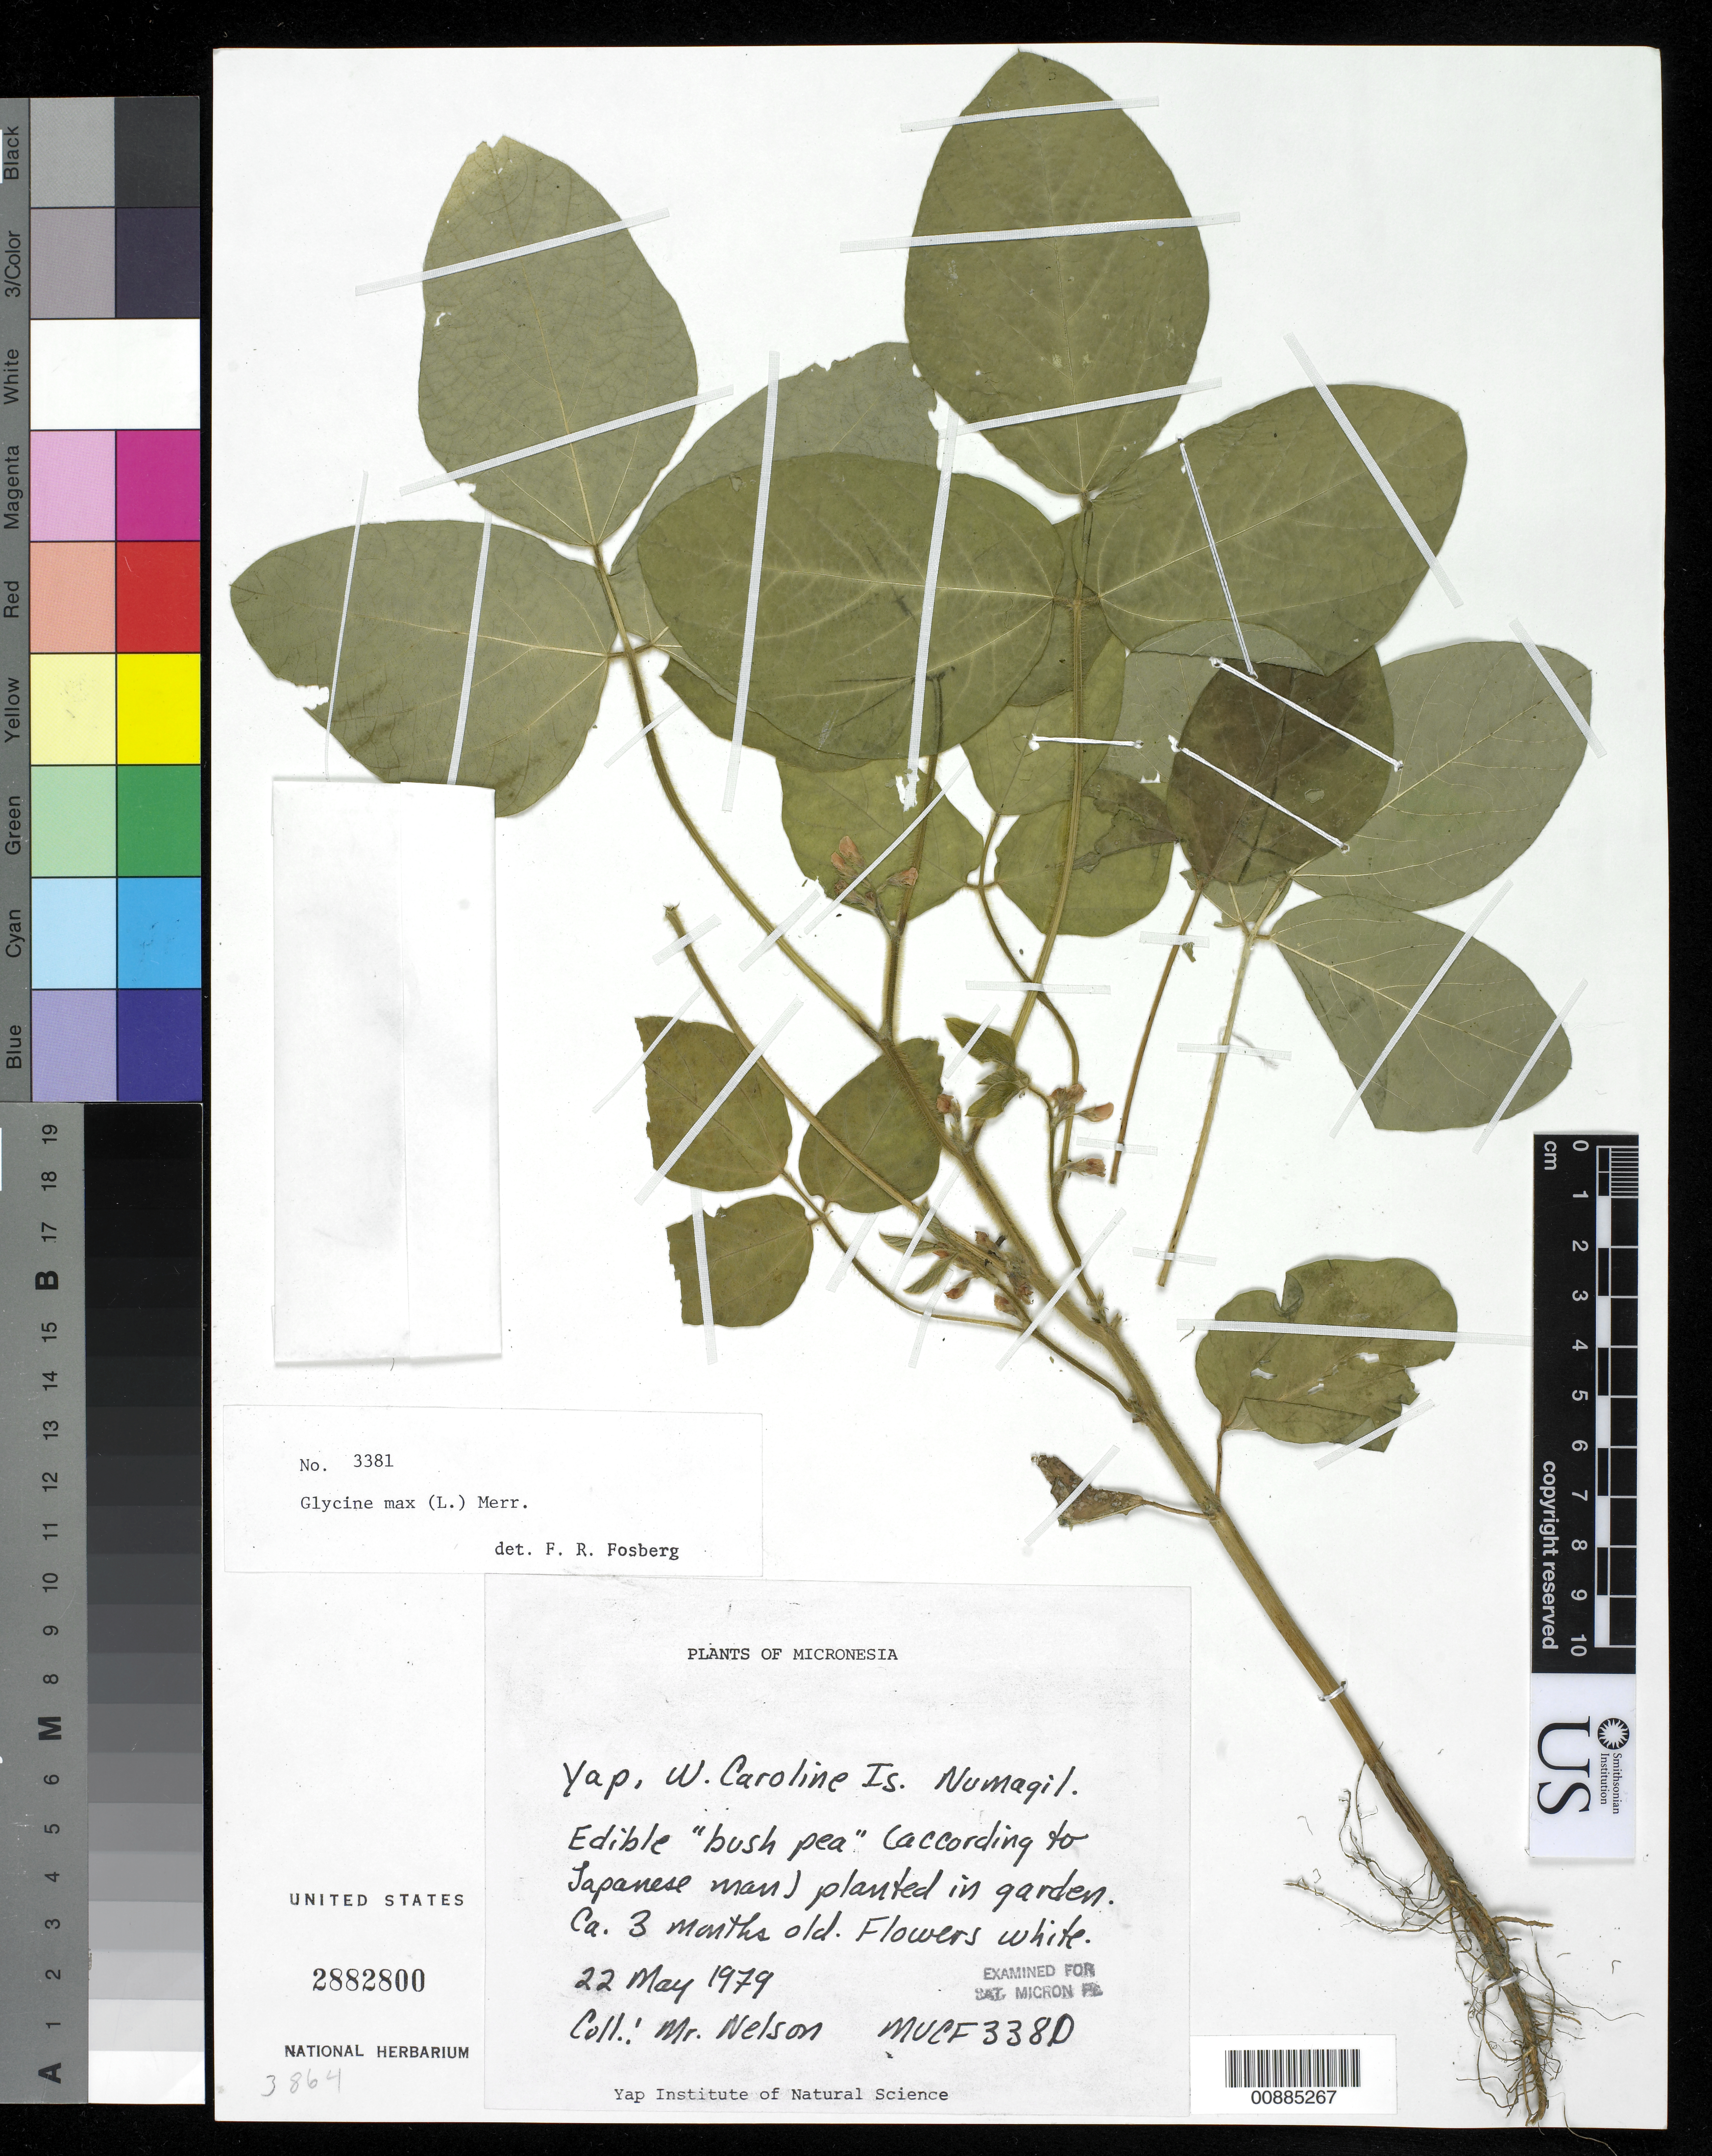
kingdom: Plantae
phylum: Tracheophyta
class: Magnoliopsida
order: Fabales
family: Fabaceae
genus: Glycine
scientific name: Glycine max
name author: (L.) Merr.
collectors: Nelson, --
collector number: MVCF 338 D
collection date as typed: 22 May 1979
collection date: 1979-05-22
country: Micronesia, Federated States of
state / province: Yap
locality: Numagil.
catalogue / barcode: US 2882800